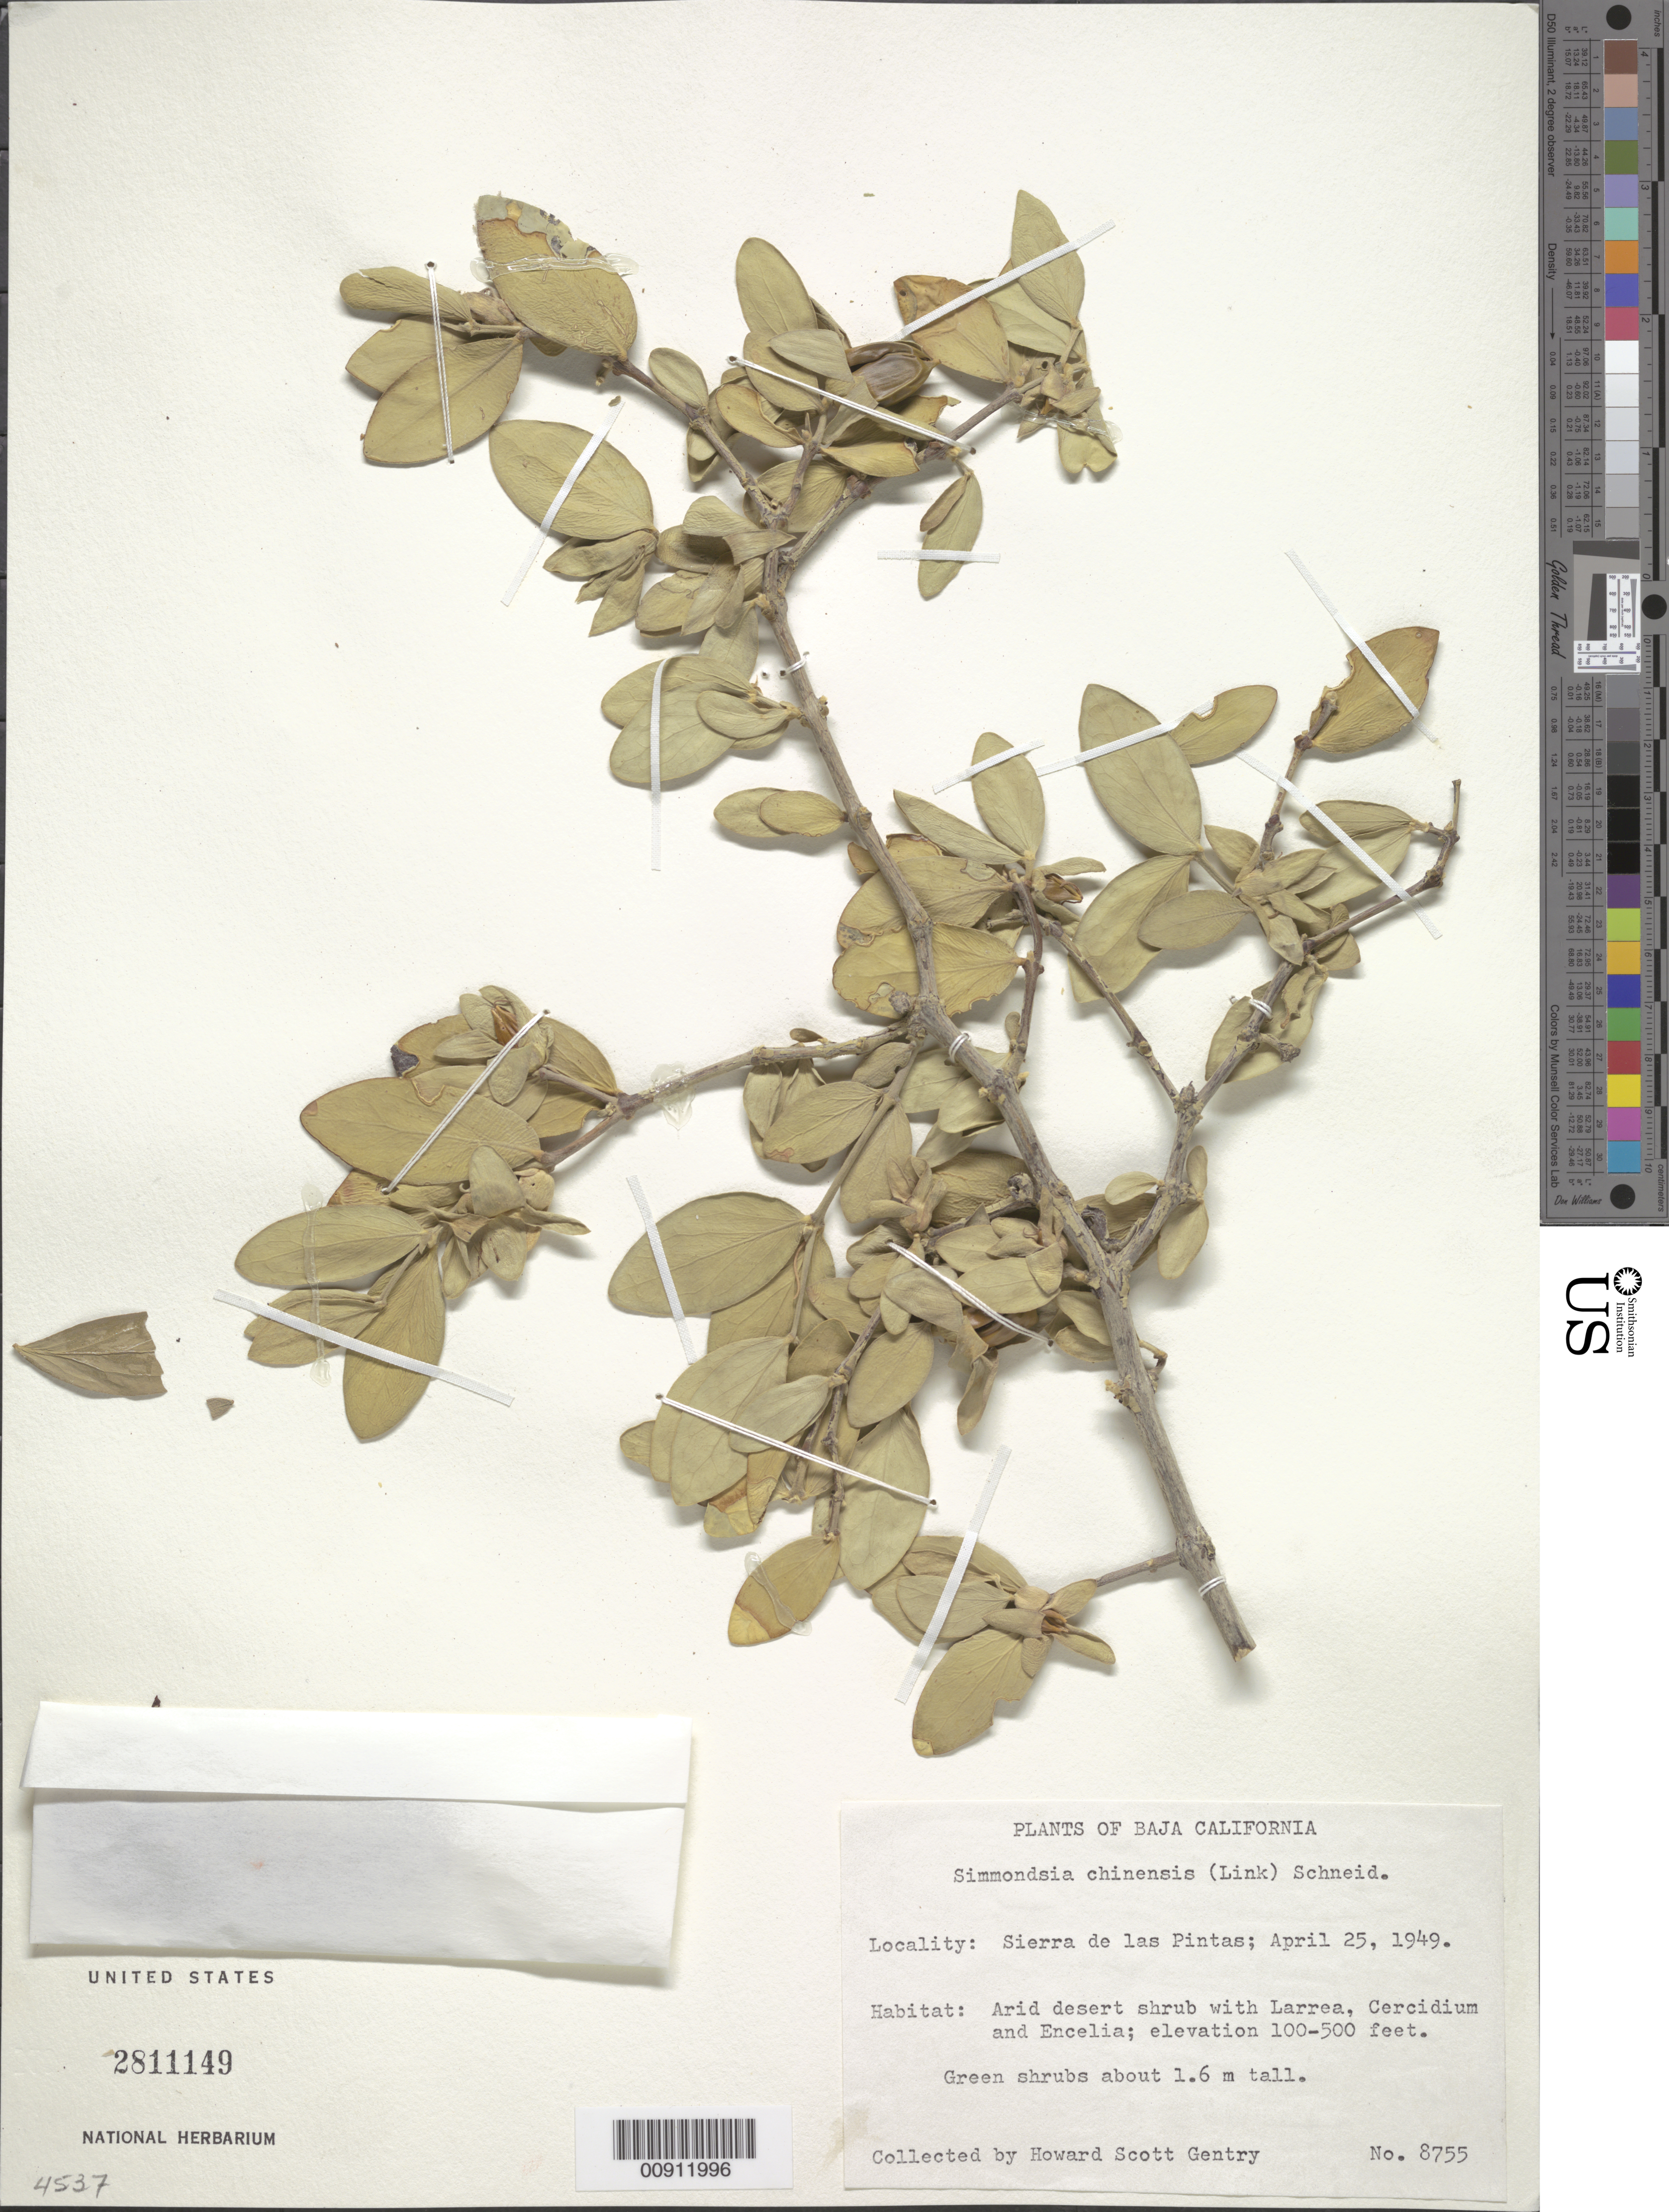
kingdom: Plantae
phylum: Tracheophyta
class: Magnoliopsida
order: Caryophyllales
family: Simmondsiaceae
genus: Simmondsia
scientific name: Simmondsia chinensis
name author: (Link) C.K. Schneid.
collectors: H. S. Gentry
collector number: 8755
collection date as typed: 25 Apr 1949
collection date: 1949-04-25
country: Mexico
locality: Sierra de las Pintas. Baja California.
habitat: Arid desert shrub with Larrea, Cercidium and Encelia.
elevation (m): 30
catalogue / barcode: US 2811149